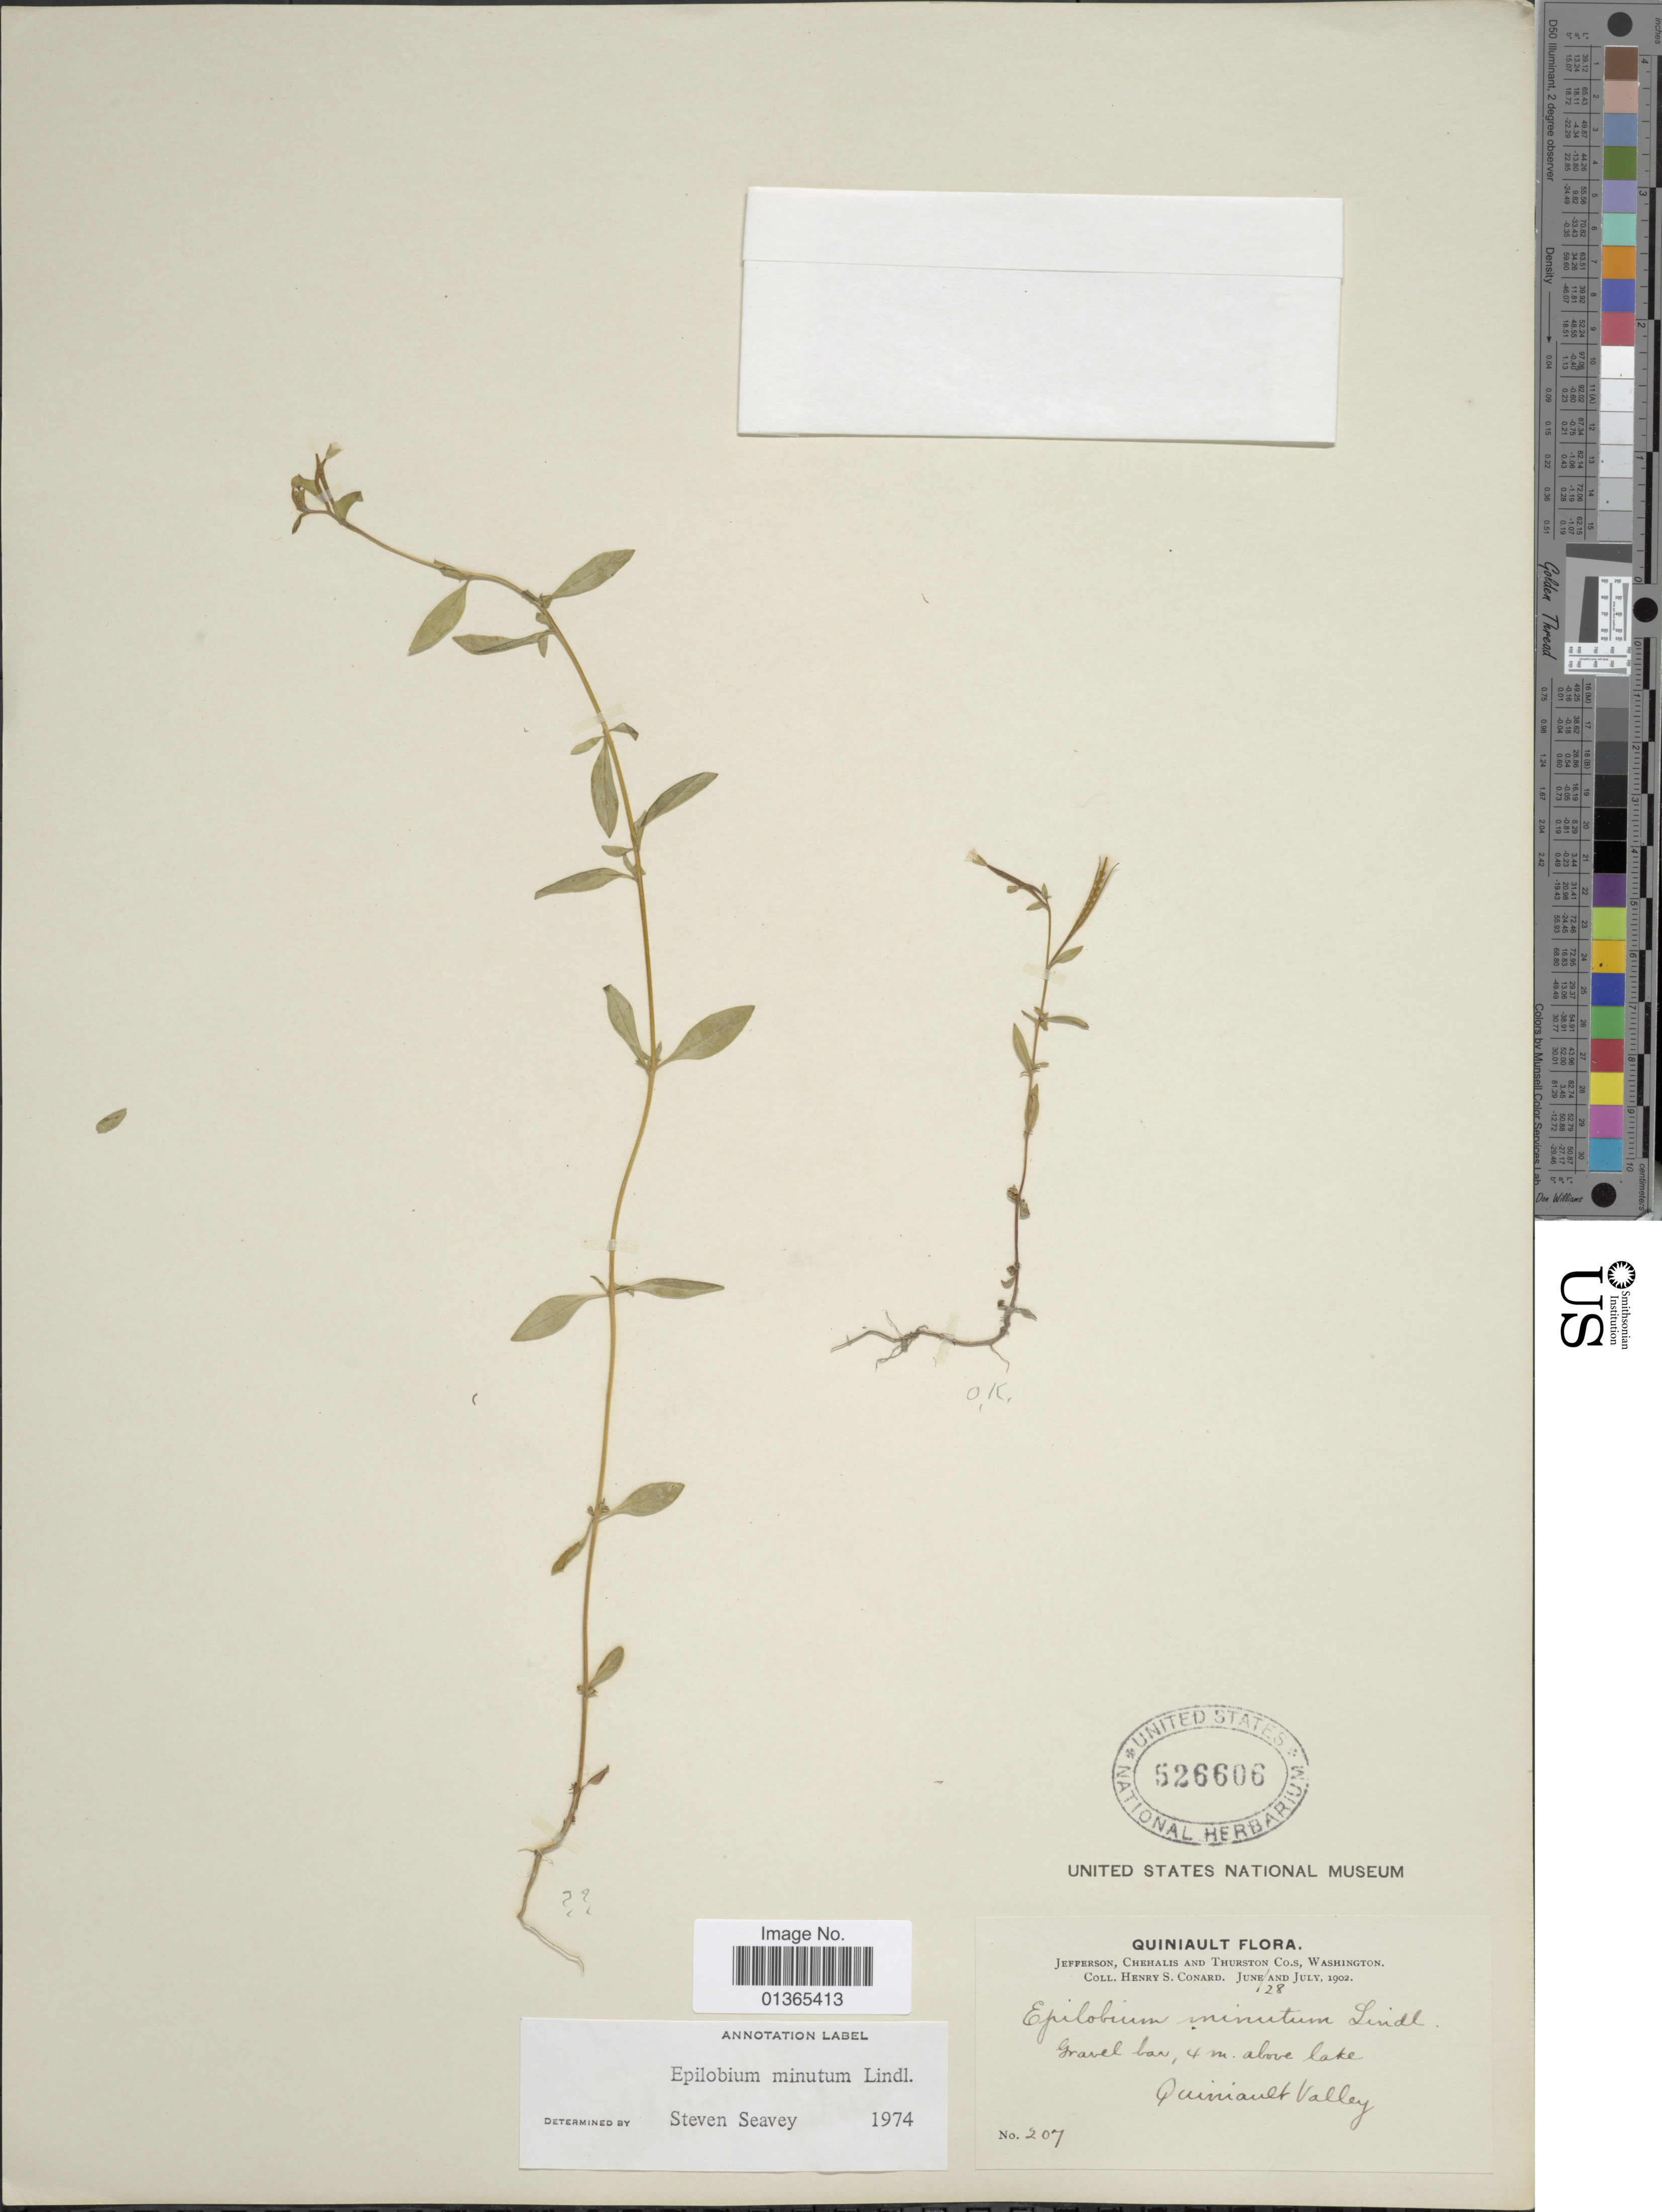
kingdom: Plantae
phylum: Tracheophyta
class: Magnoliopsida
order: Myrtales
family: Onagraceae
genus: Epilobium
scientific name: Epilobium minutum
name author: Lindl. ex Lehm.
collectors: H. S. Conard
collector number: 207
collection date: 1902-06-28/1902-07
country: United States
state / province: Washington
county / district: Thurston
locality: Quiniault. Jefferson, Chehalis and Thurston Co.s,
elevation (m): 4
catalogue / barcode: US 526606